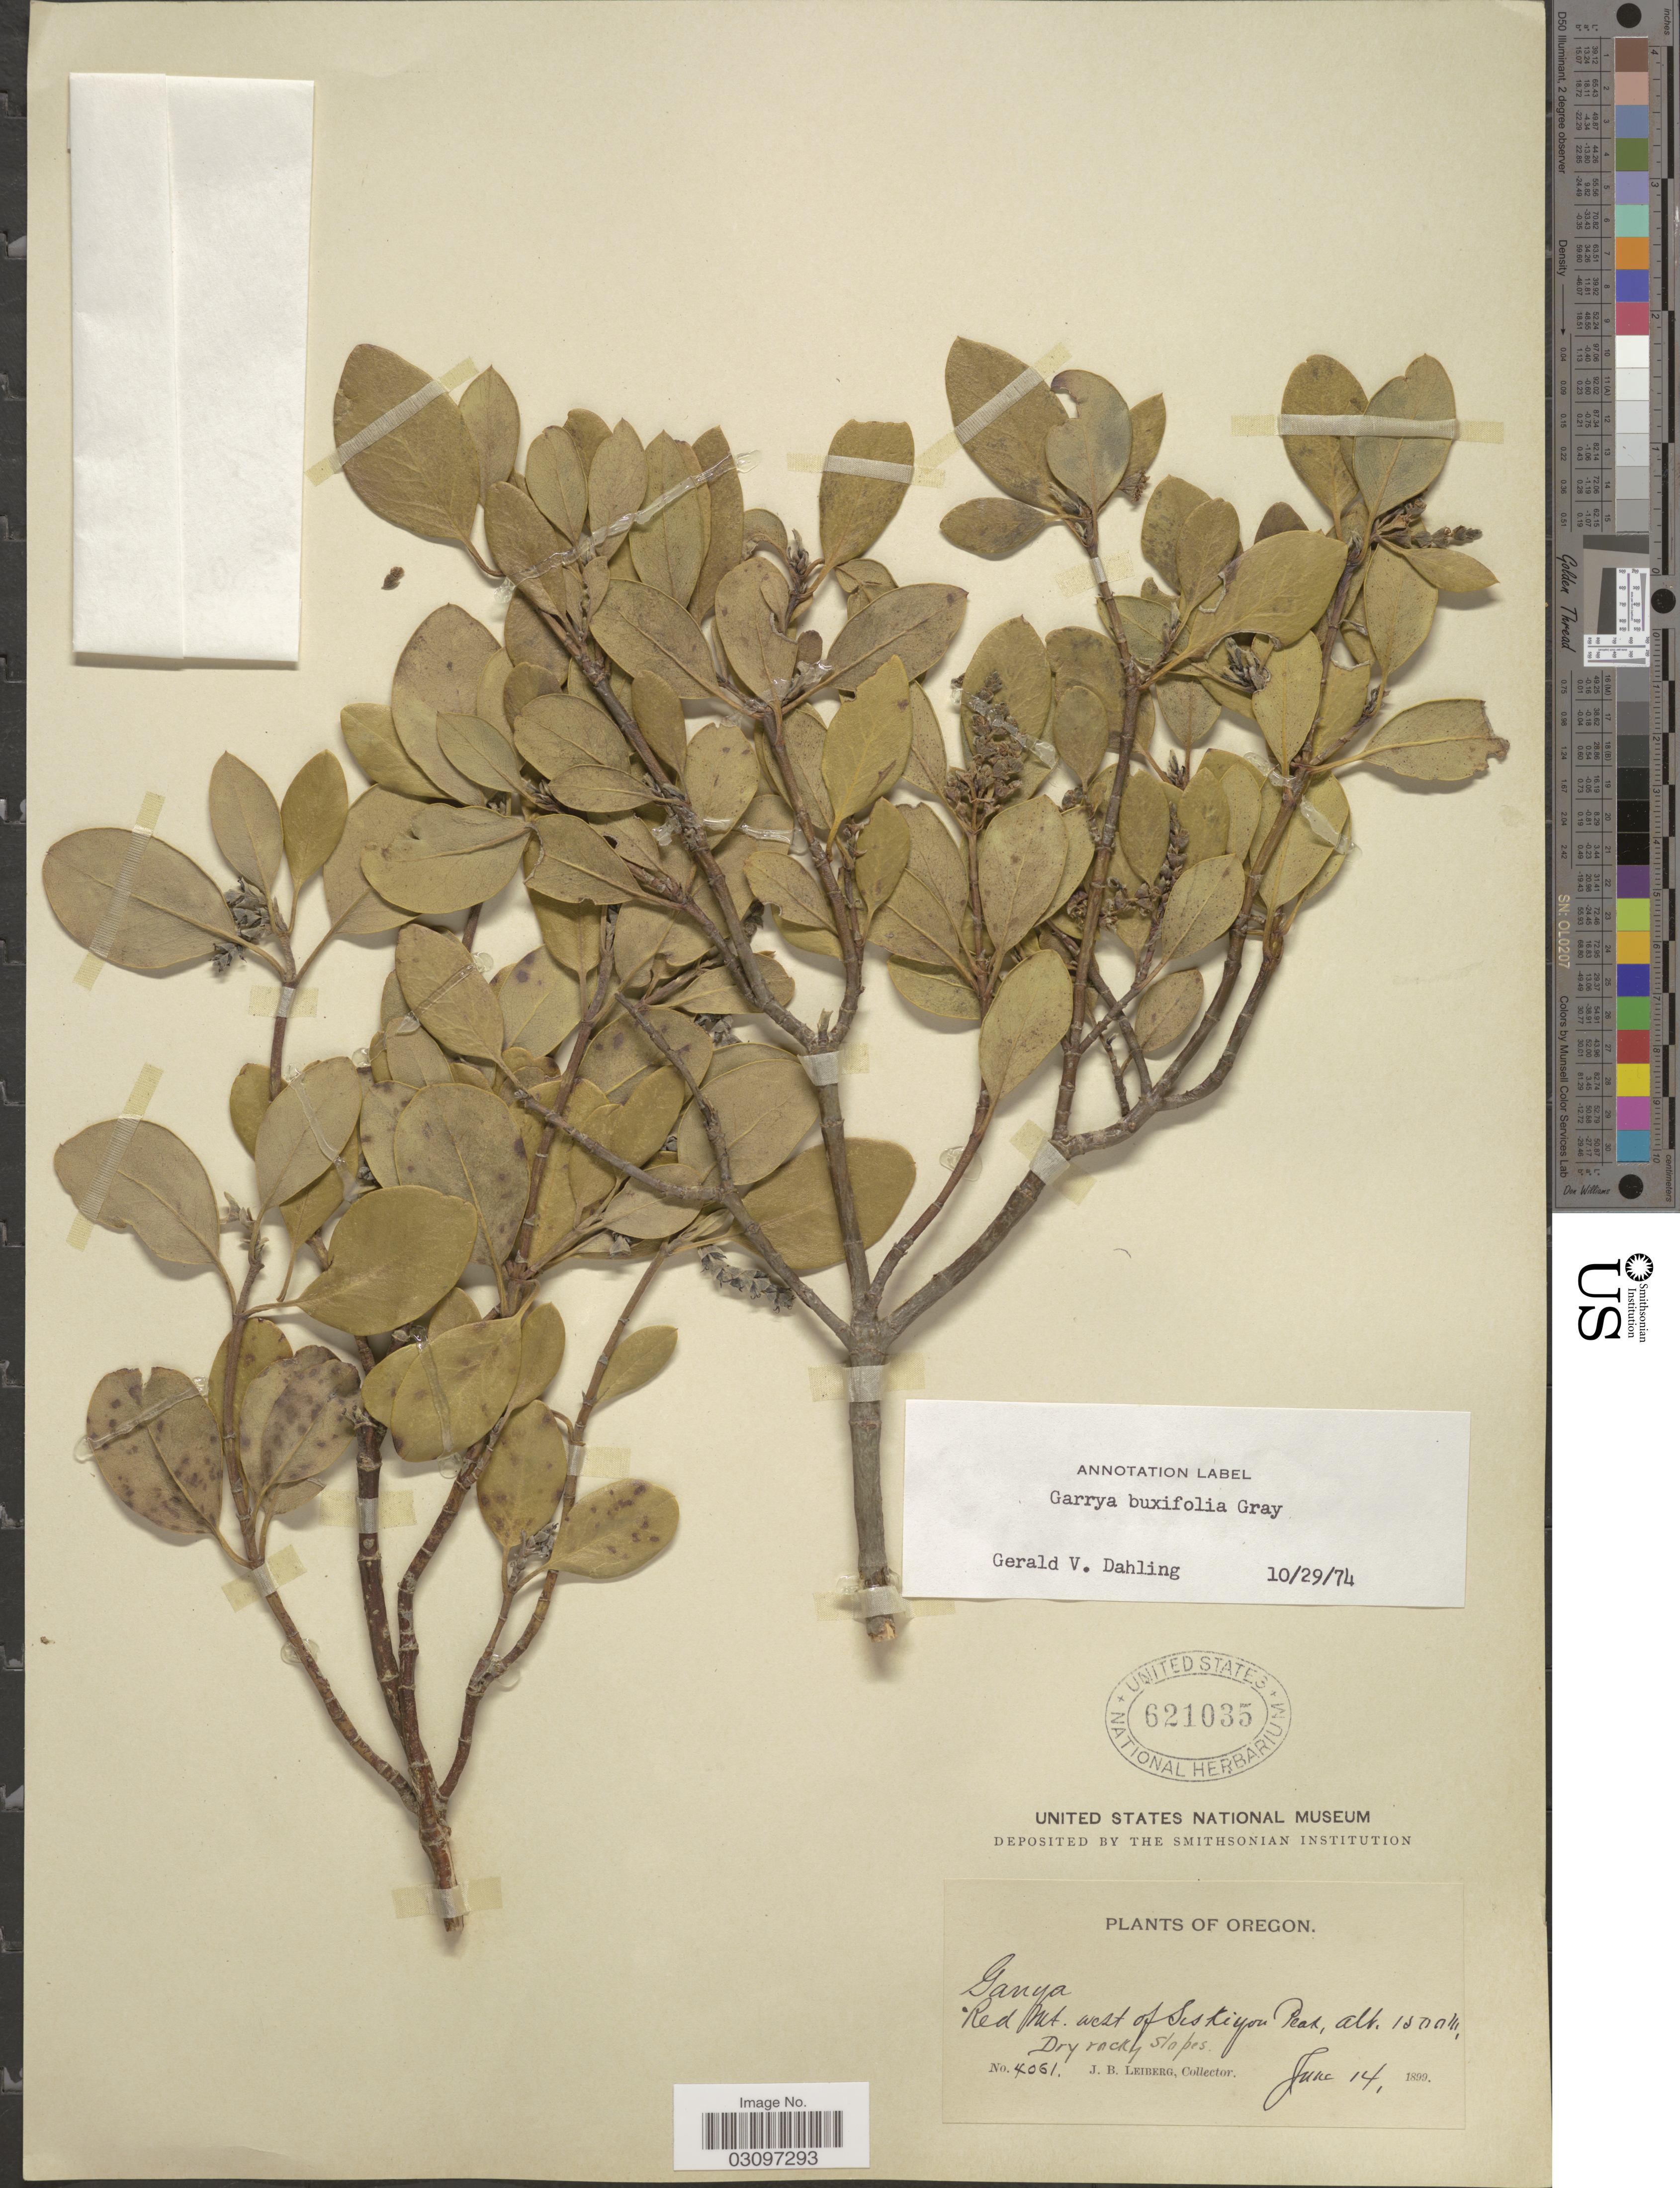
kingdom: Plantae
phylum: Tracheophyta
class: Magnoliopsida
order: Garryales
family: Garryaceae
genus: Garrya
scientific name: Garrya buxifolia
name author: A. Gray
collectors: J. B. Leiberg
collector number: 4061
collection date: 1899-06-14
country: United States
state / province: Oregon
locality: Red Mt. west of Siskiyou Peak.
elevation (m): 1500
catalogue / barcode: US 621035